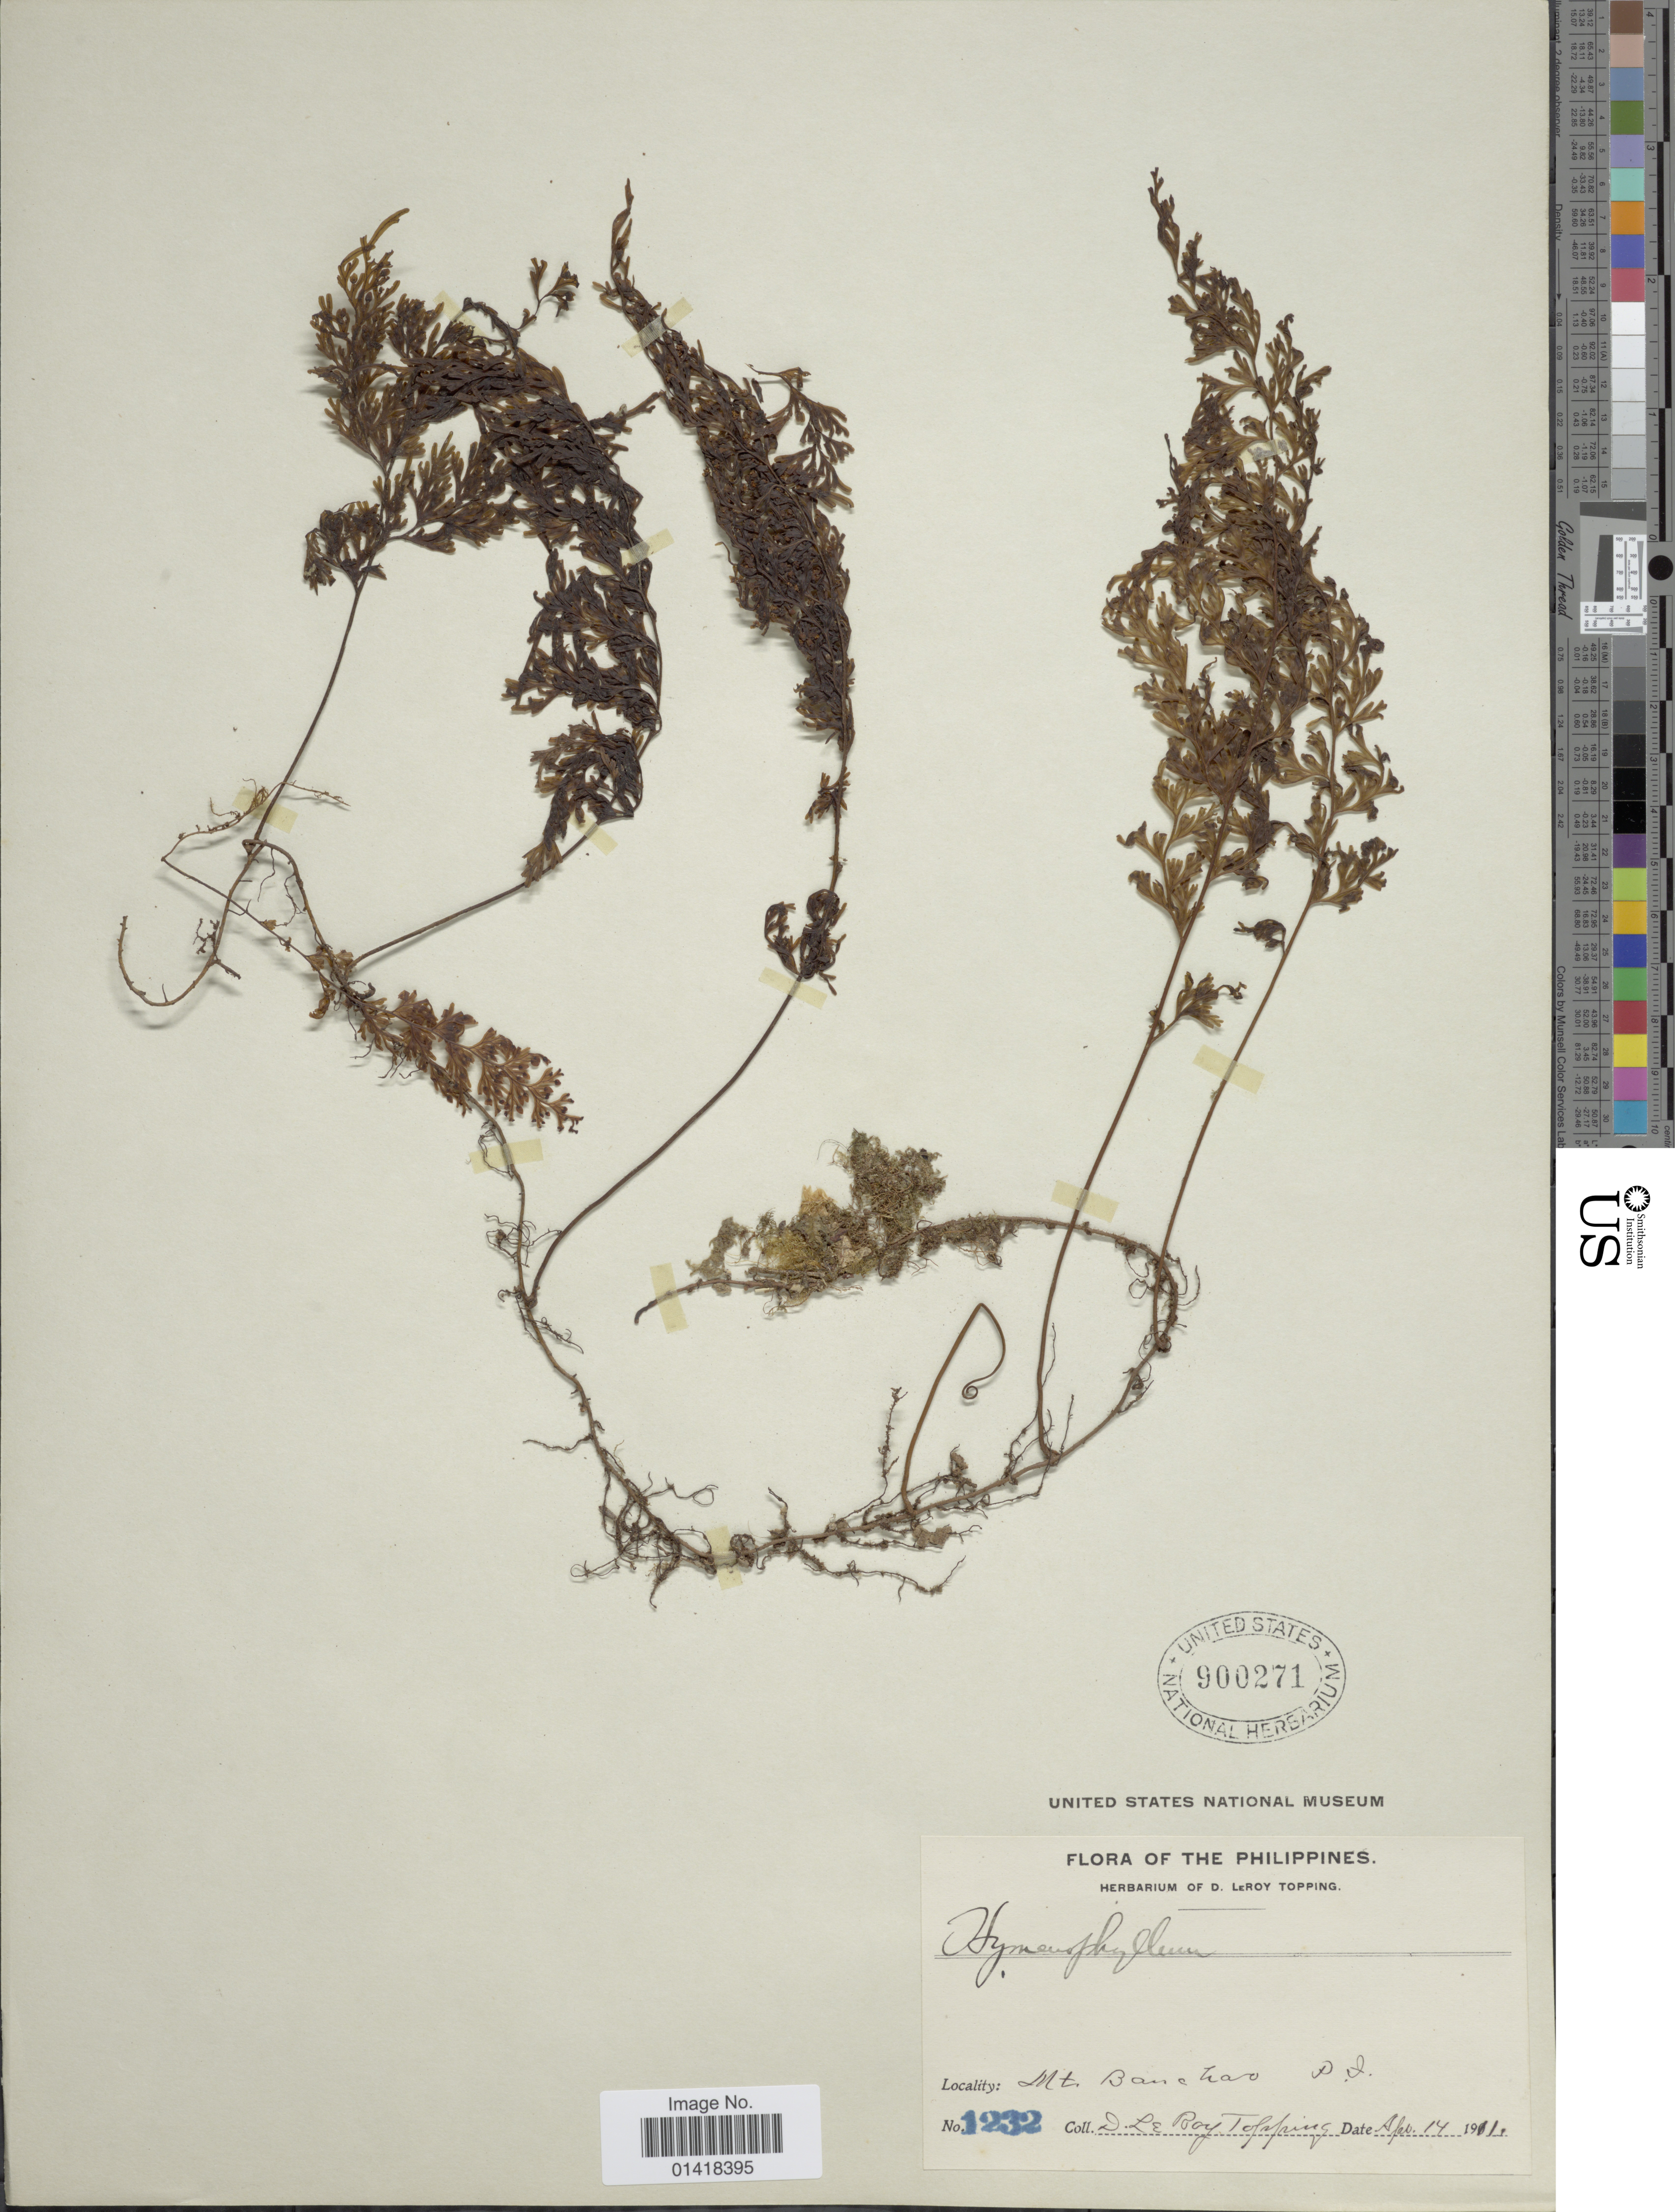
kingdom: Plantae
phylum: Tracheophyta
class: Polypodiopsida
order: Hymenophyllales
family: Hymenophyllaceae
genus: Hymenophyllum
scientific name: Hymenophyllum modestum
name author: Bosch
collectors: D. L. Topping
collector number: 1232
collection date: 1911-04-14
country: Philippines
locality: The Philippines. Mt. Banahaw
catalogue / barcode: US 900271